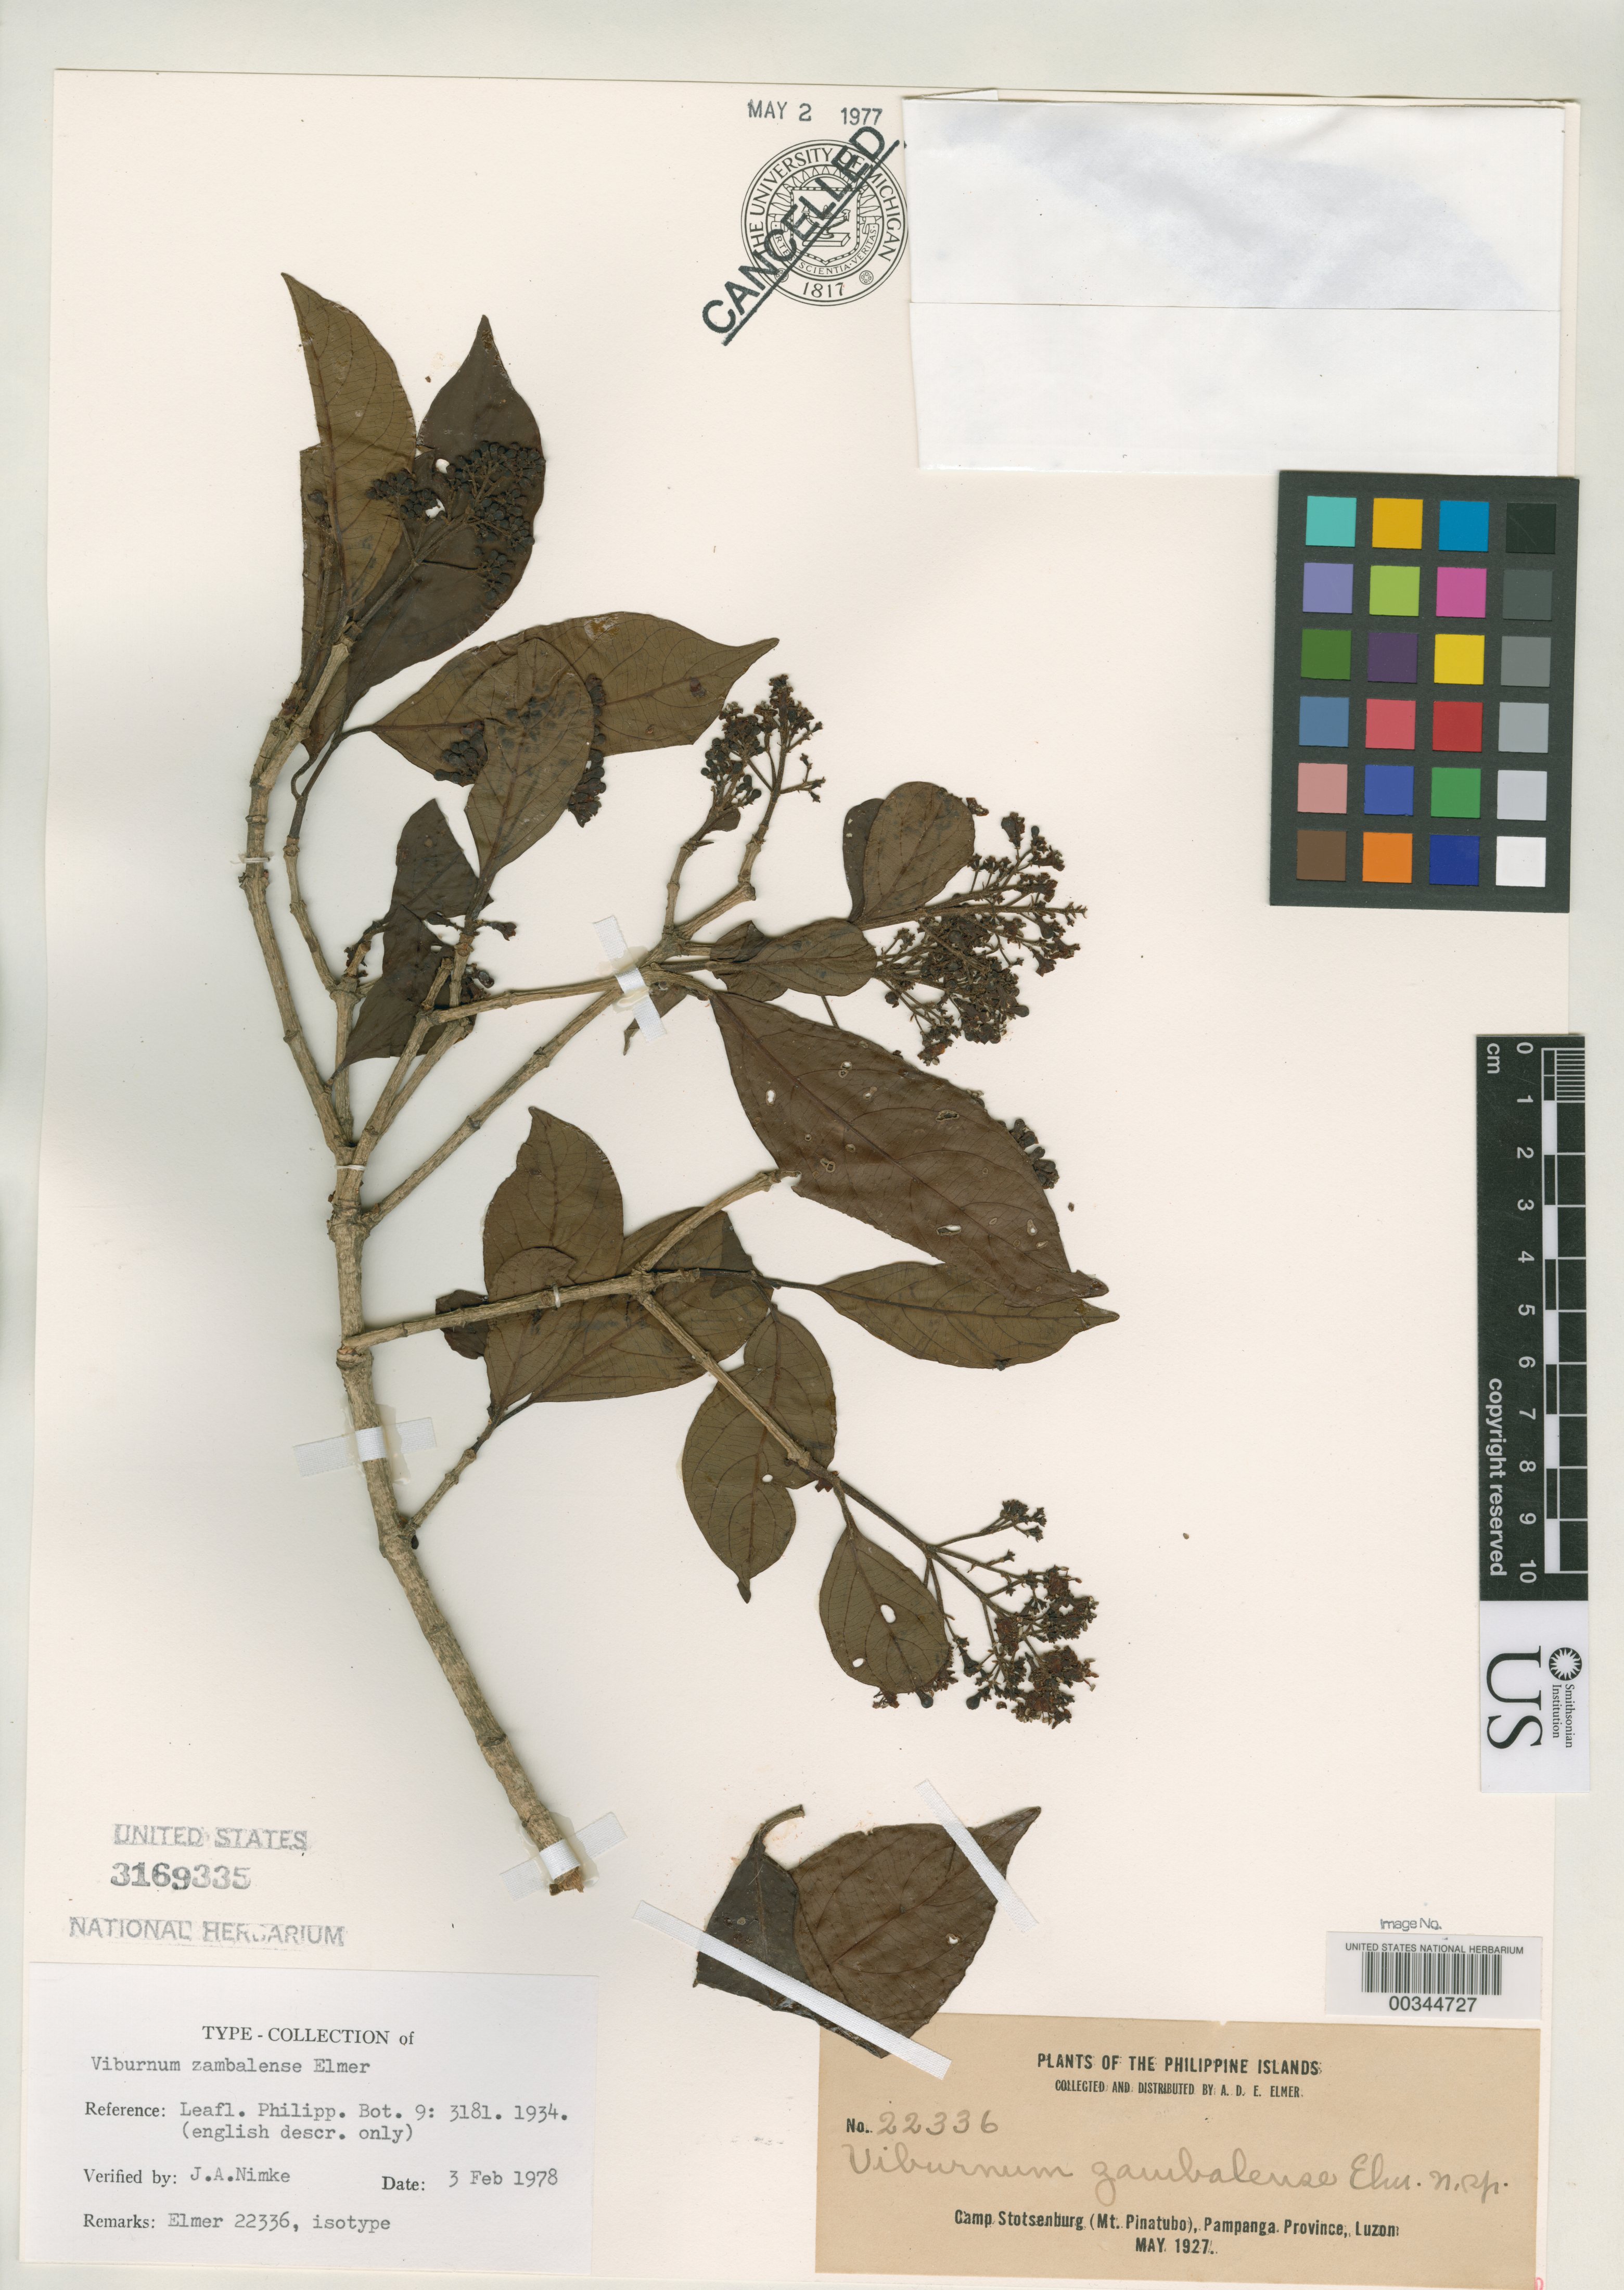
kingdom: Plantae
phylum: Tracheophyta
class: Magnoliopsida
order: Dipsacales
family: Viburnaceae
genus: Viburnum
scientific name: Viburnum zambalense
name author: Elmer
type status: Isotype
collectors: A. D. E. Elmer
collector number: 22336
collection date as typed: May 1927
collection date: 1927-05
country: Philippines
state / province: Central Luzon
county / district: Pampanga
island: Luzon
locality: Camp Stotsenburg, Mt. Pinatubo.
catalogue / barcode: US 3169335